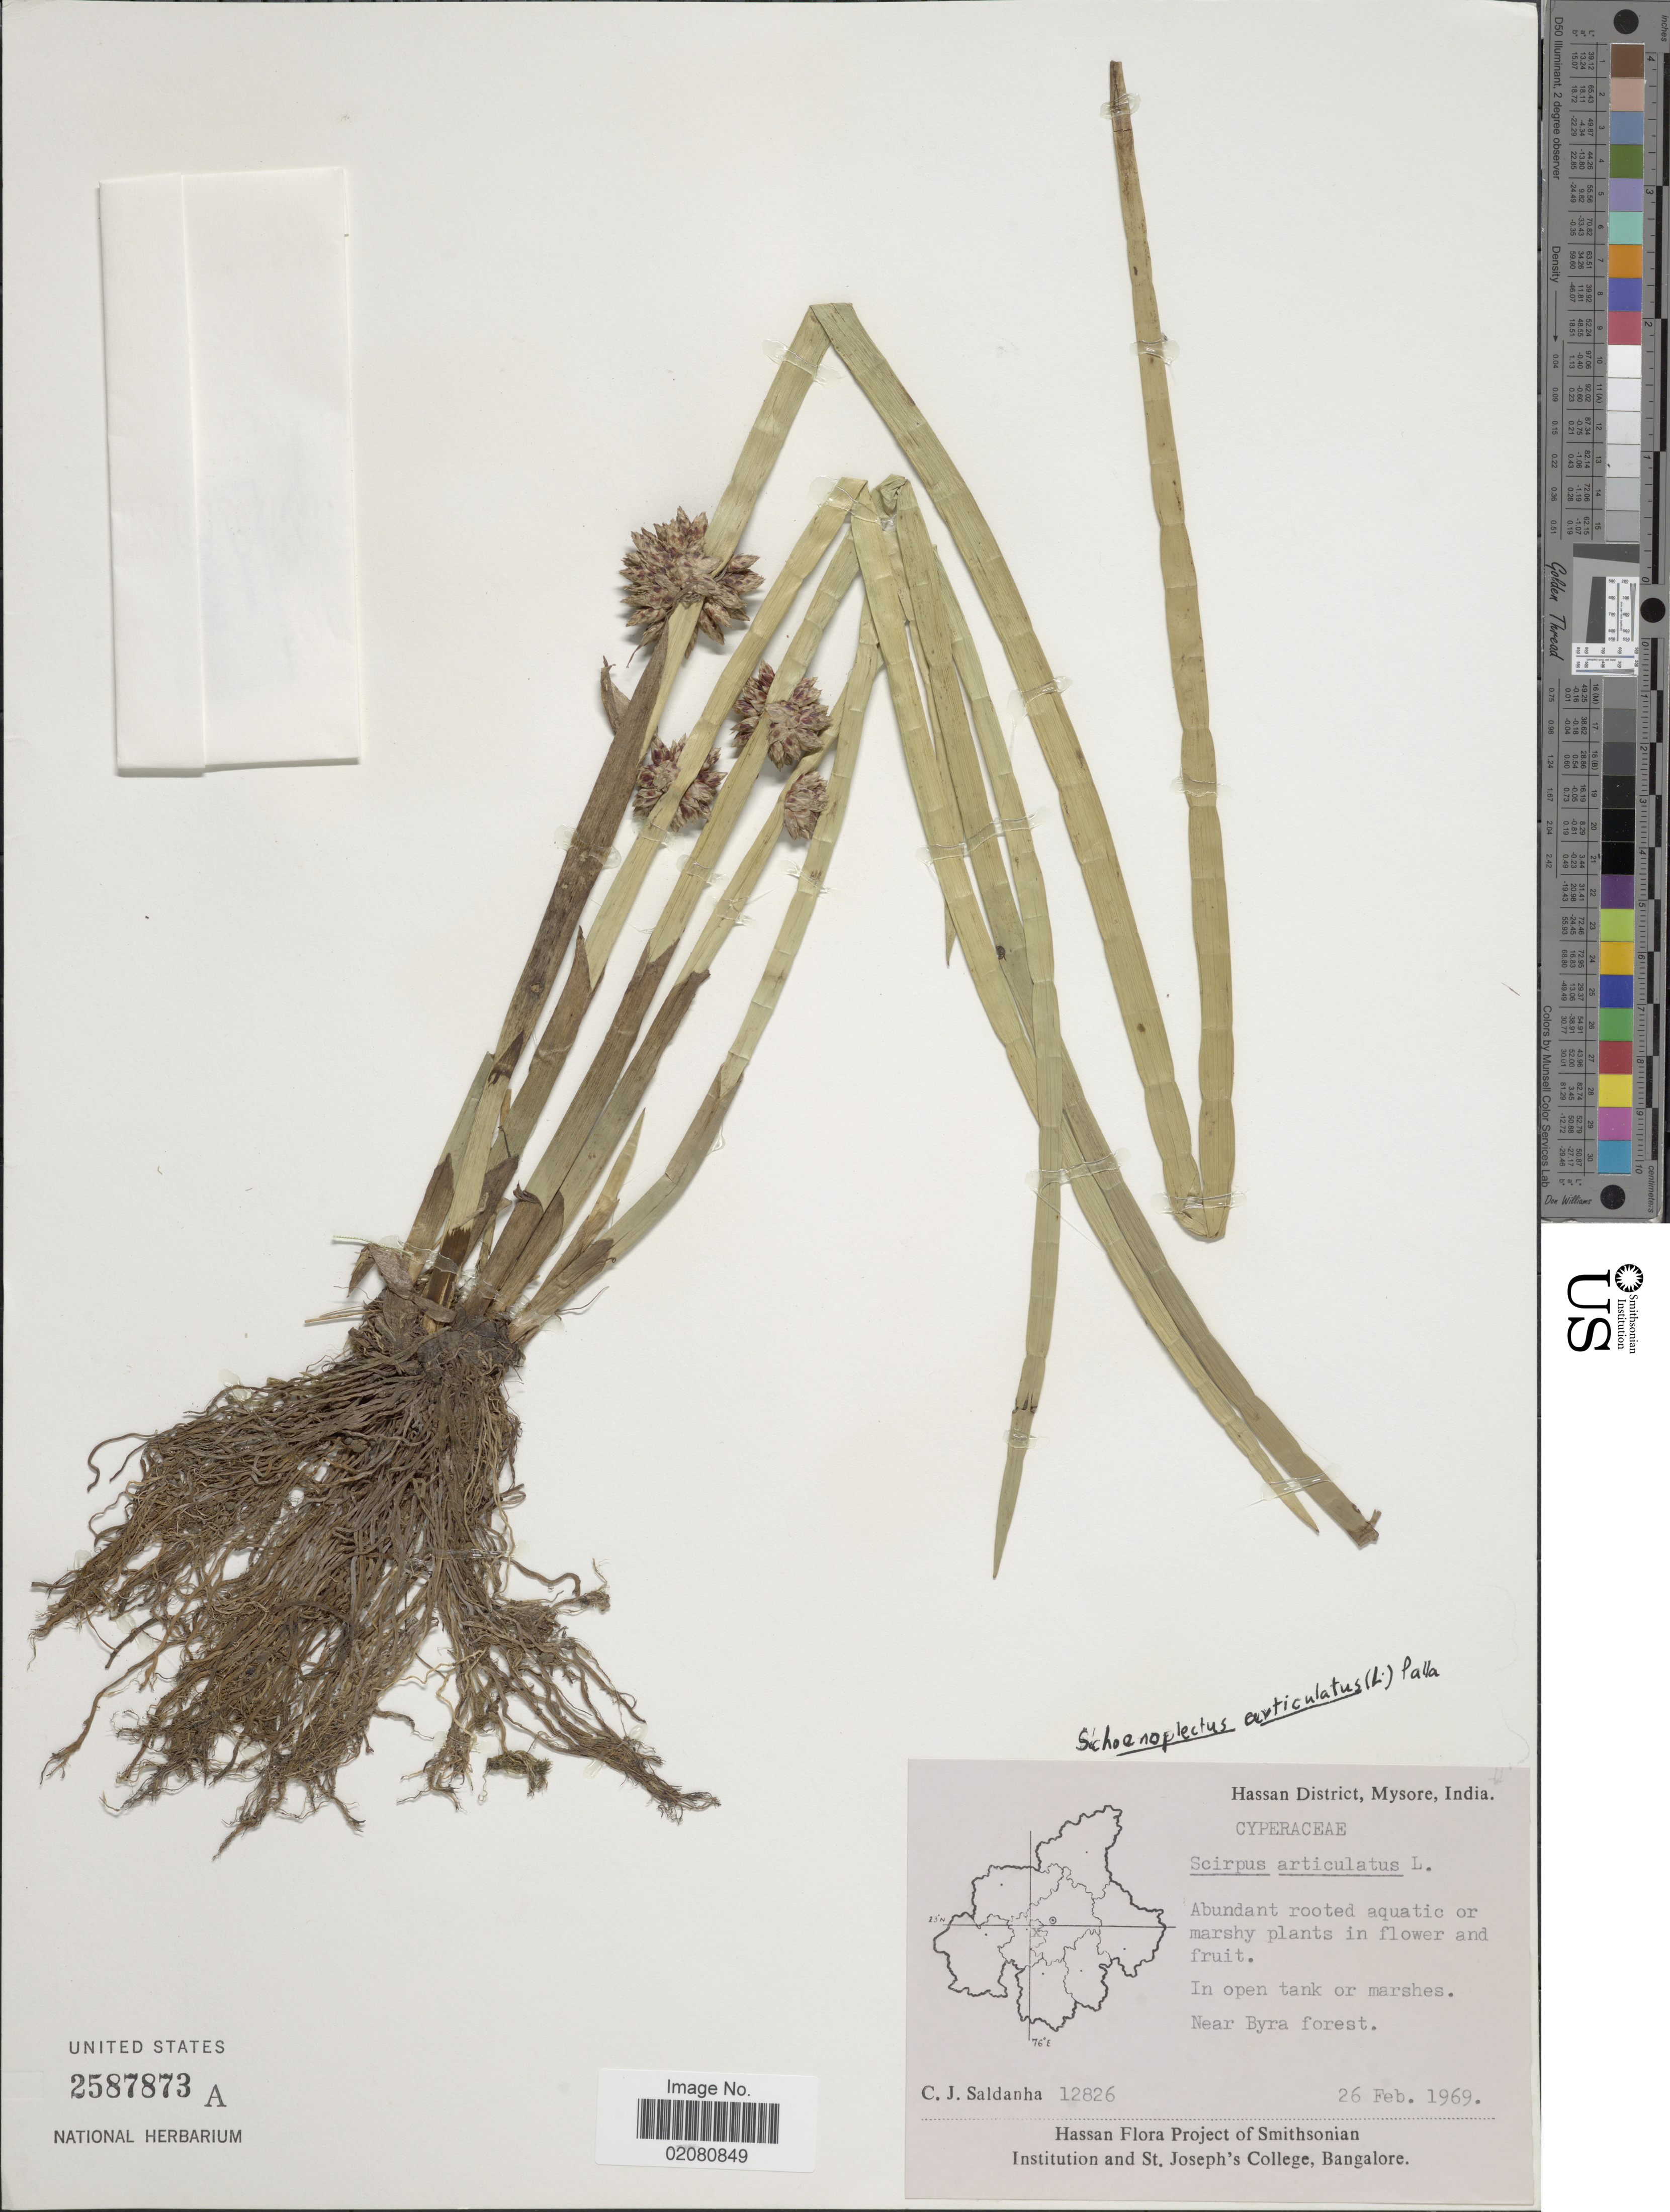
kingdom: Plantae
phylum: Tracheophyta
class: Liliopsida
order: Poales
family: Cyperaceae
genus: Schoenoplectus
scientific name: Schoenoplectus articulatus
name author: (L.) Palla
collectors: C. J. Saldanha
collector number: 12826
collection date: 1969-02-26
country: India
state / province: Karnataka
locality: Hassan District, Mysore, India. Near Byra forest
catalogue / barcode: US 2587873A